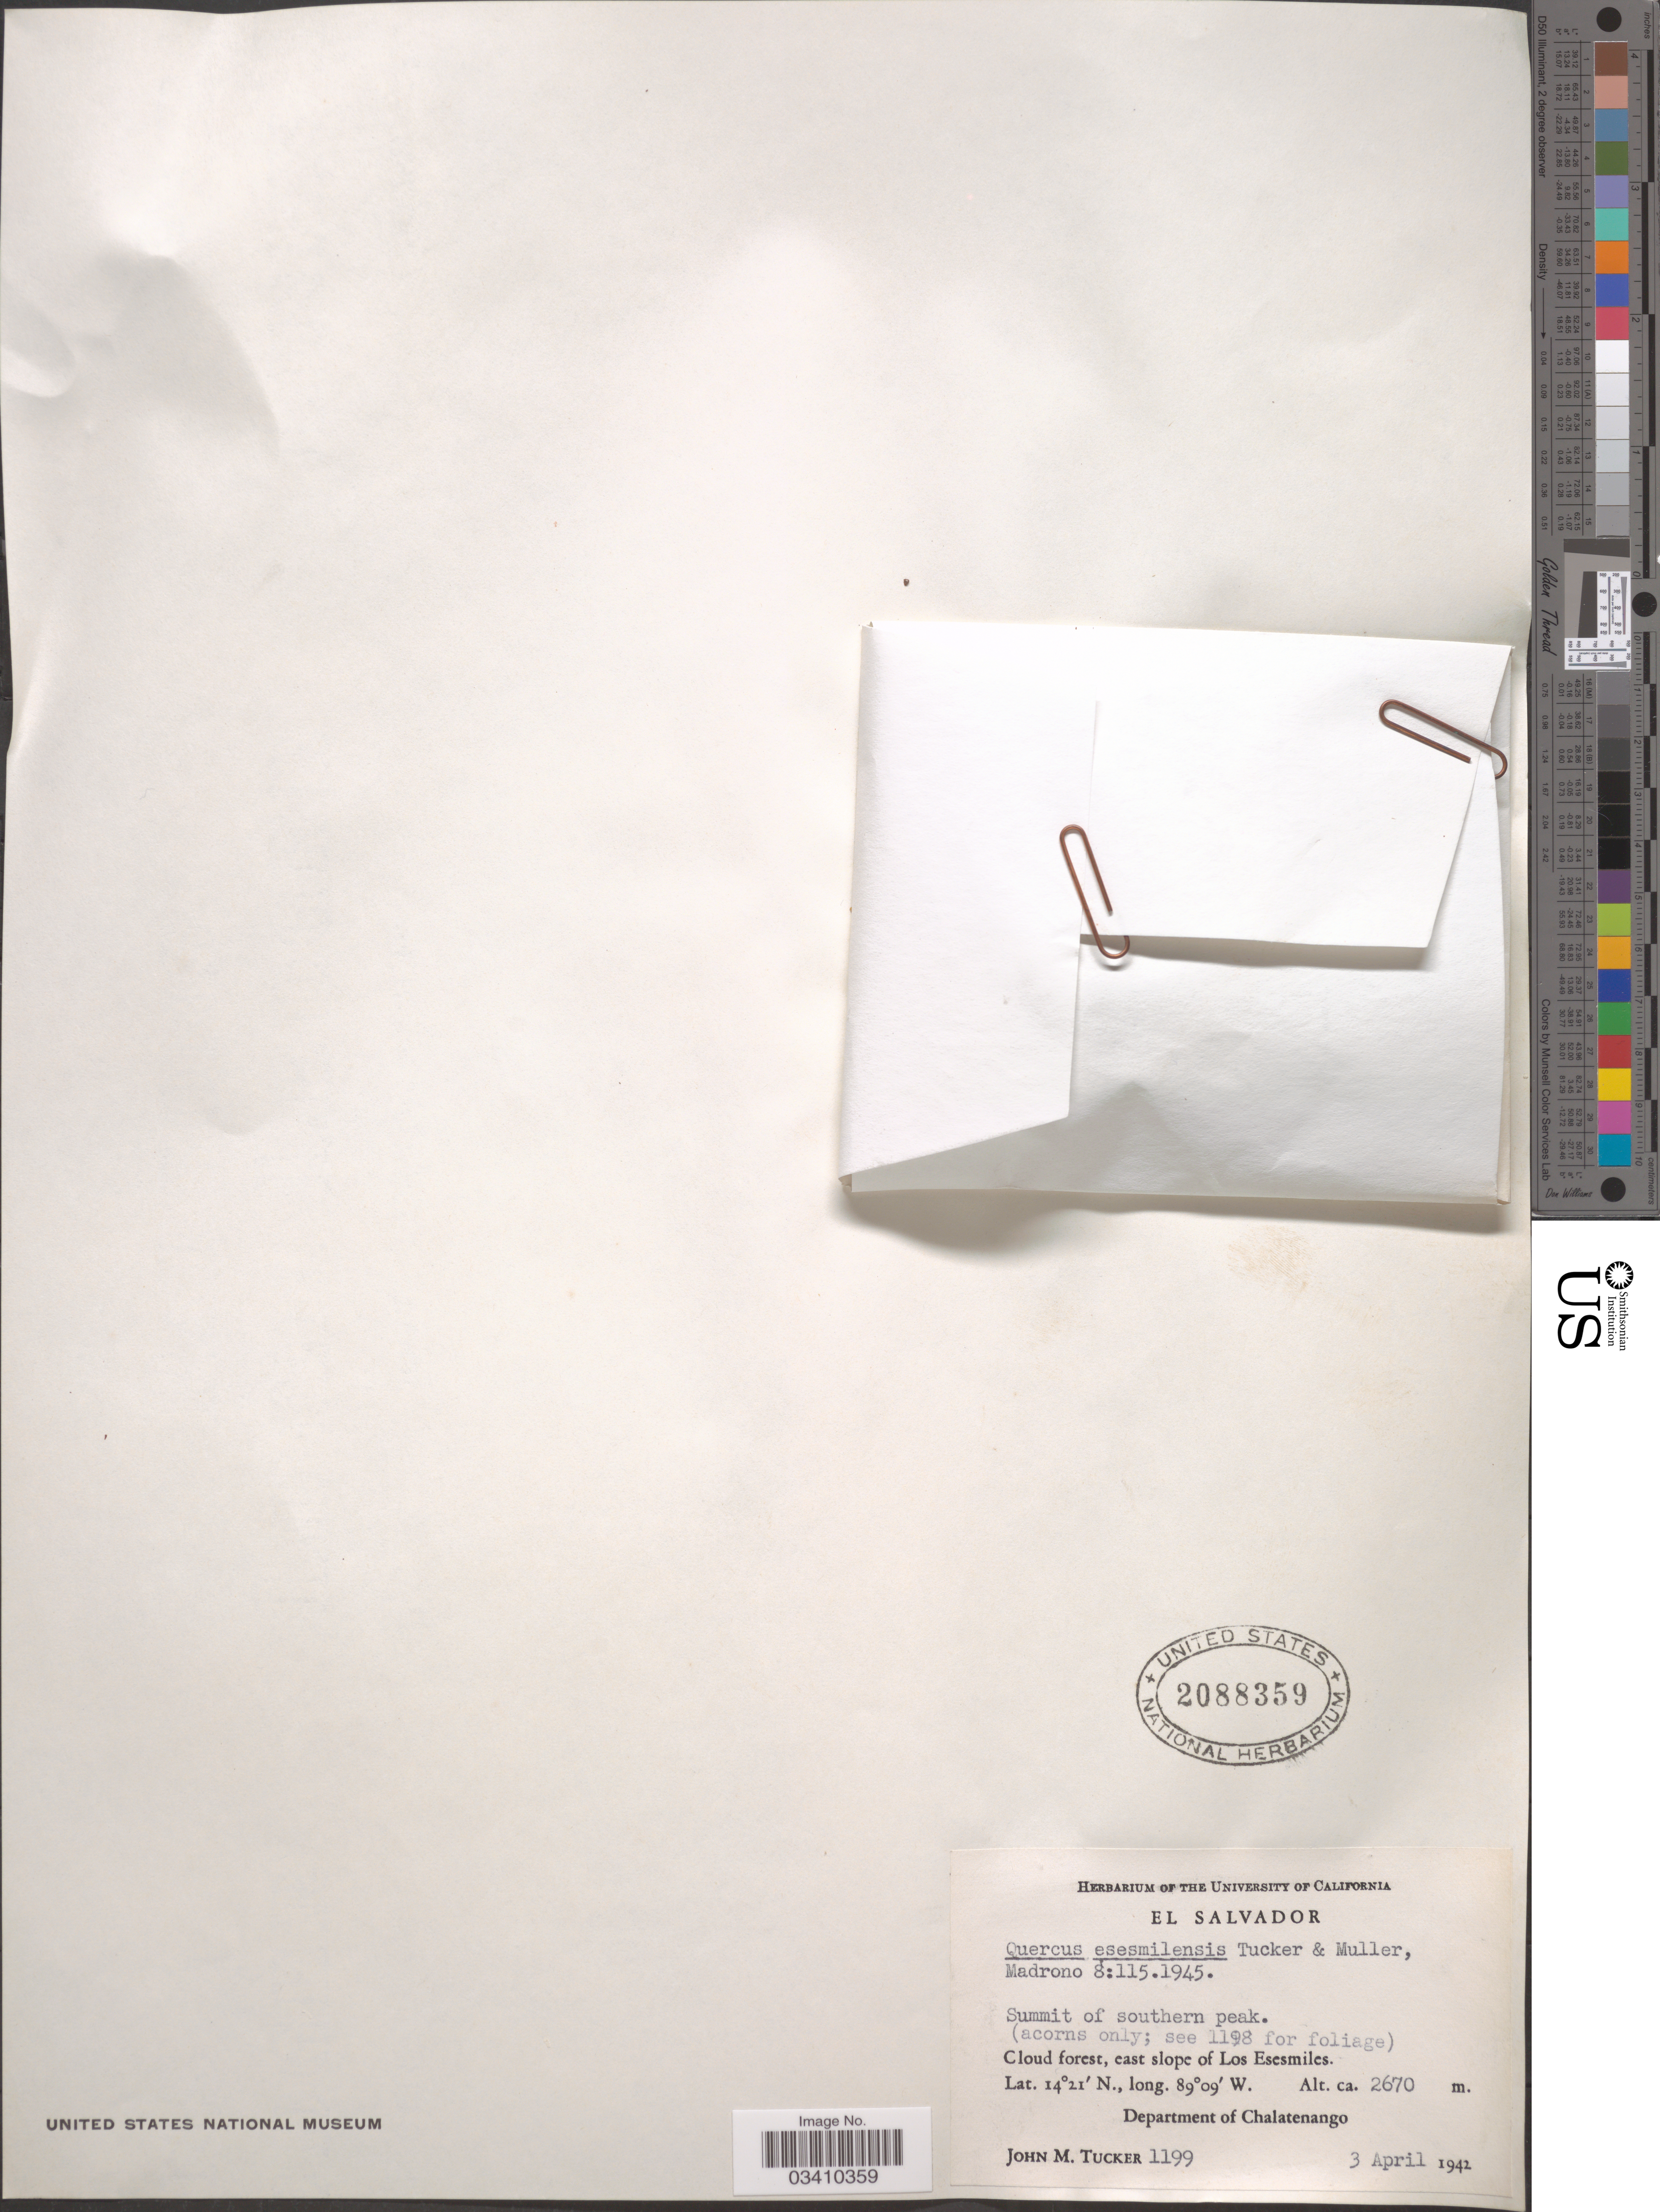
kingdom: Plantae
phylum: Tracheophyta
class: Magnoliopsida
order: Fagales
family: Fagaceae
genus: Quercus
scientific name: Quercus esesmilensis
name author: J.M. Tucker & C.H. Mull.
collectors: J. M. Tucker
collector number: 1199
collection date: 1942-04-03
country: El Salvador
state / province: Chalatenango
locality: East slope of Los Esesmiles. Department of Chalatenango.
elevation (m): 2670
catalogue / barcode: US 2088359